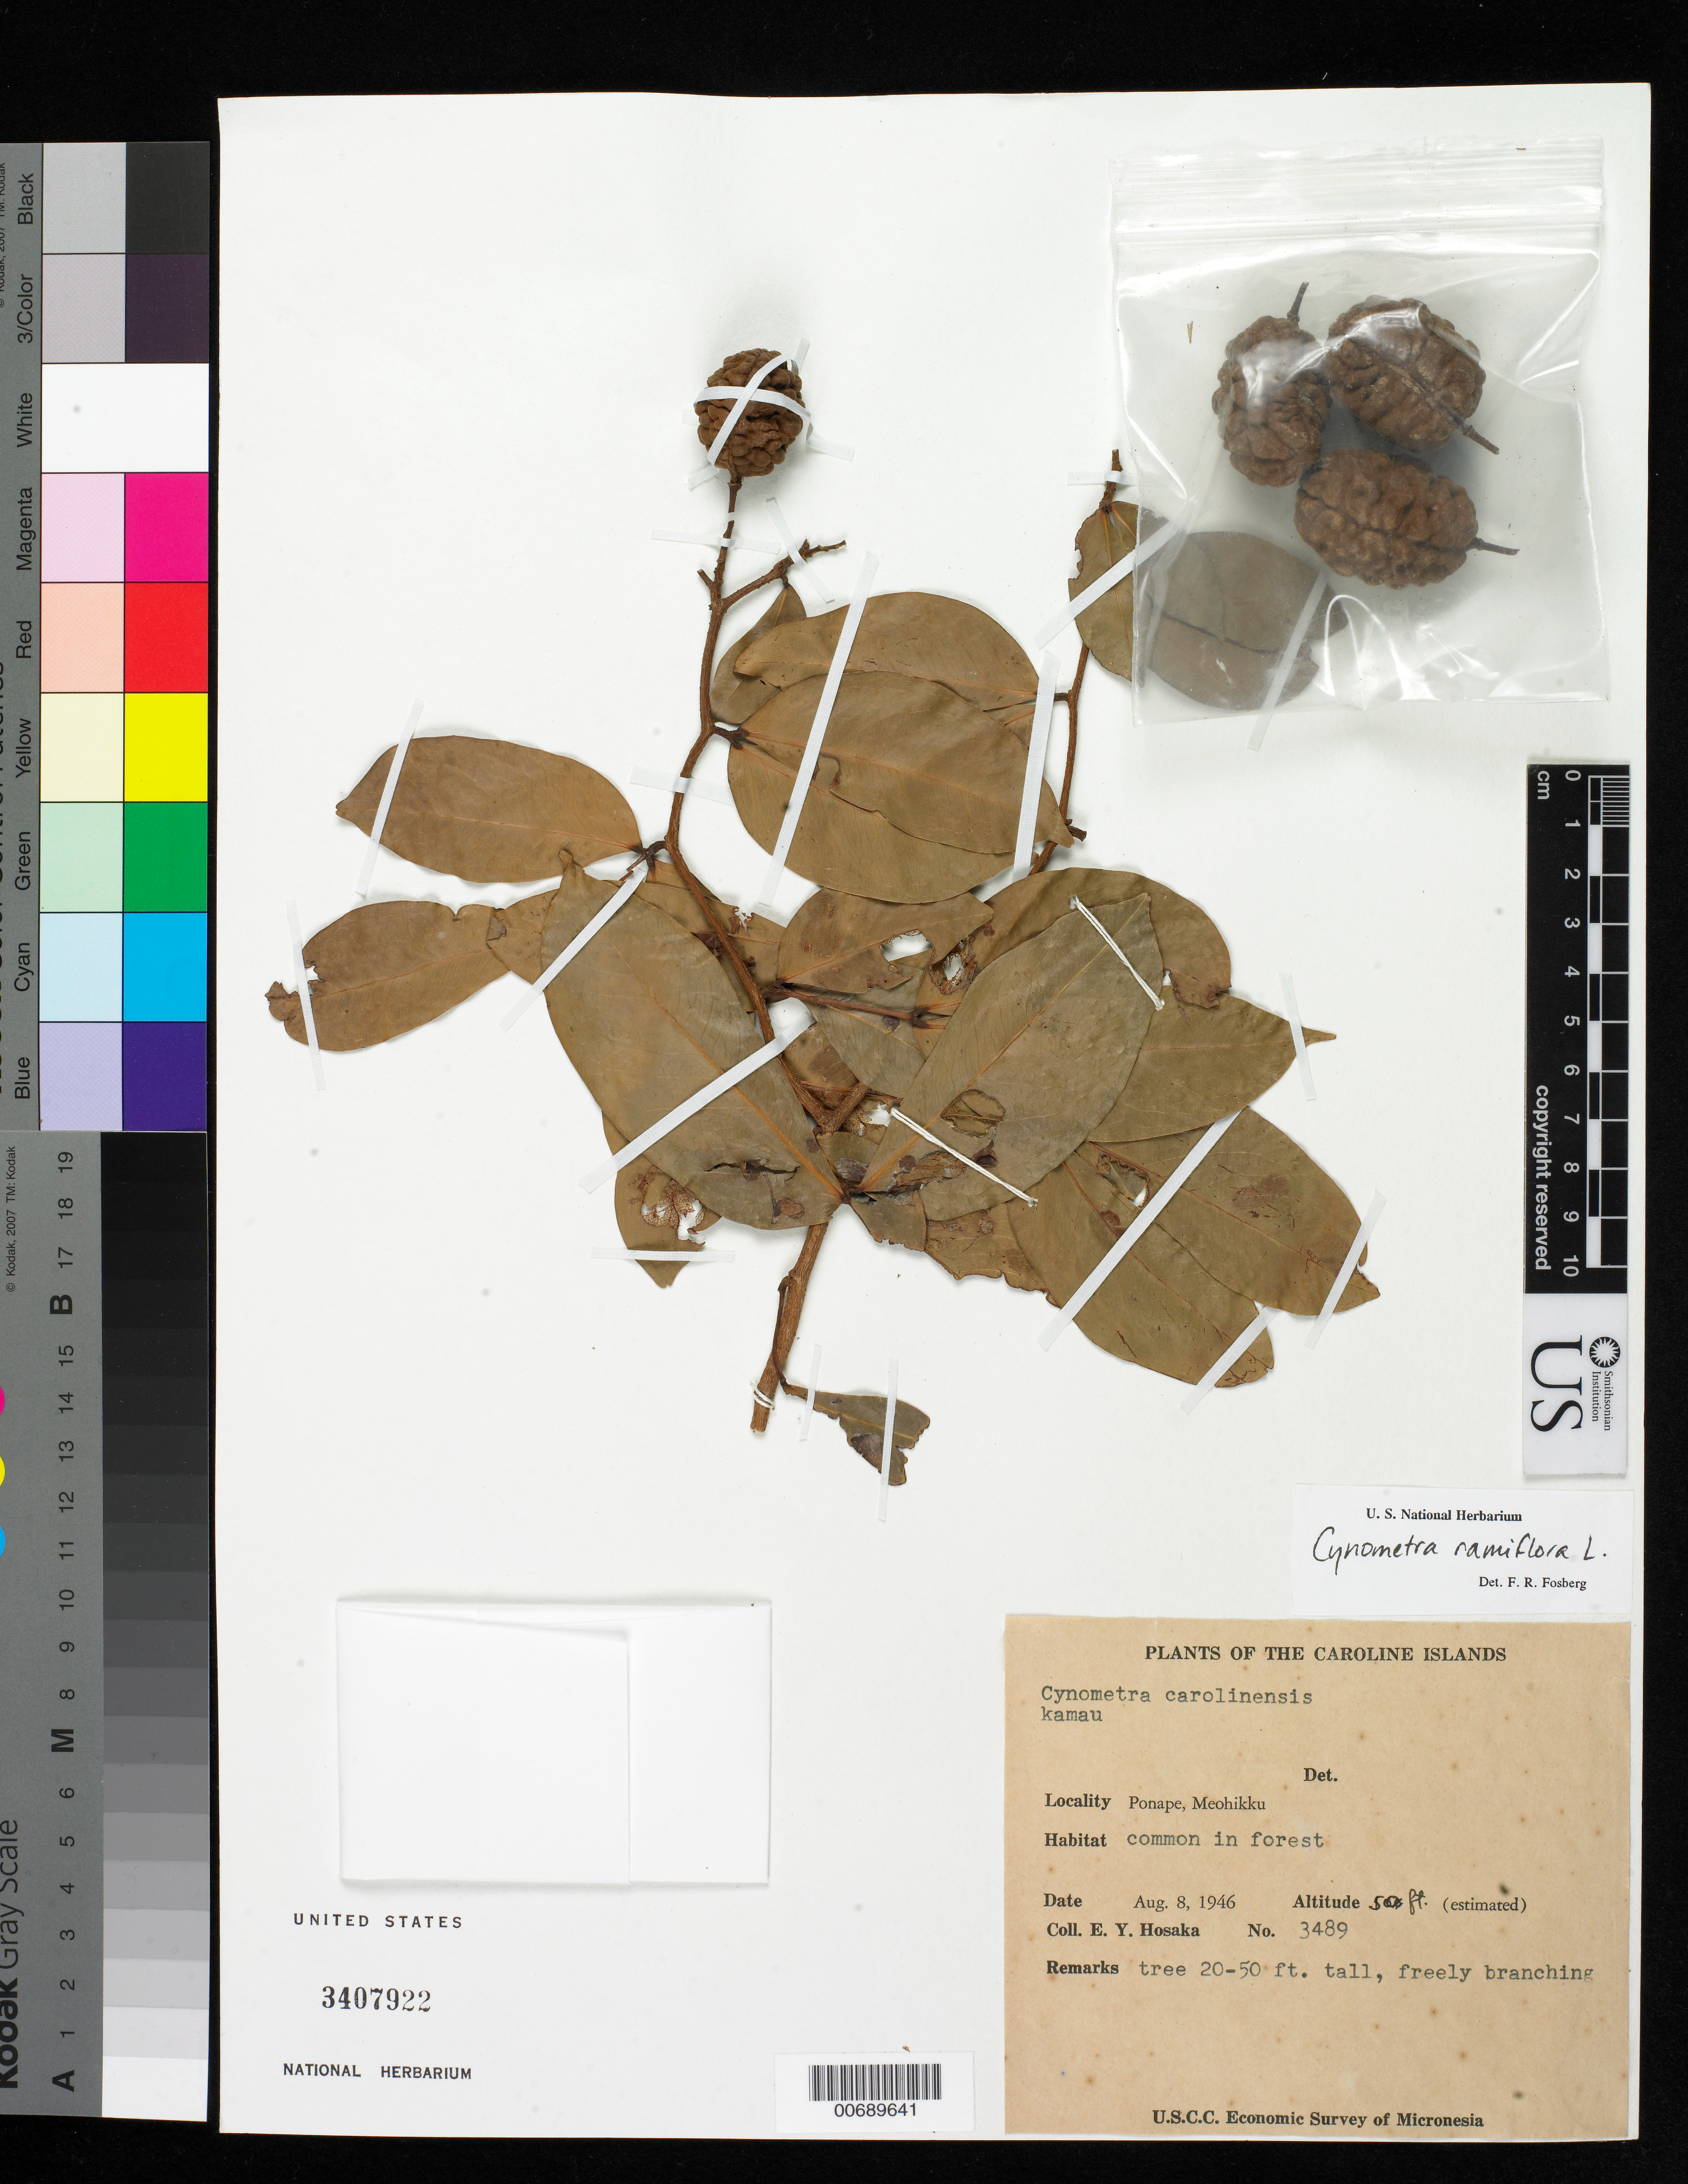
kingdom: Plantae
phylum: Tracheophyta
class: Magnoliopsida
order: Fabales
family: Fabaceae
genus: Cynometra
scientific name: Cynometra ramiflora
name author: L.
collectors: E. Y. Hosaka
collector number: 3489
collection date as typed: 08 Aug 1946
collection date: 1946-08-08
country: Micronesia, Federated States of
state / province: Pohnpei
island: Pohnpei [Ponape]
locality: Ponape, Meohikku.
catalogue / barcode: US 3407922